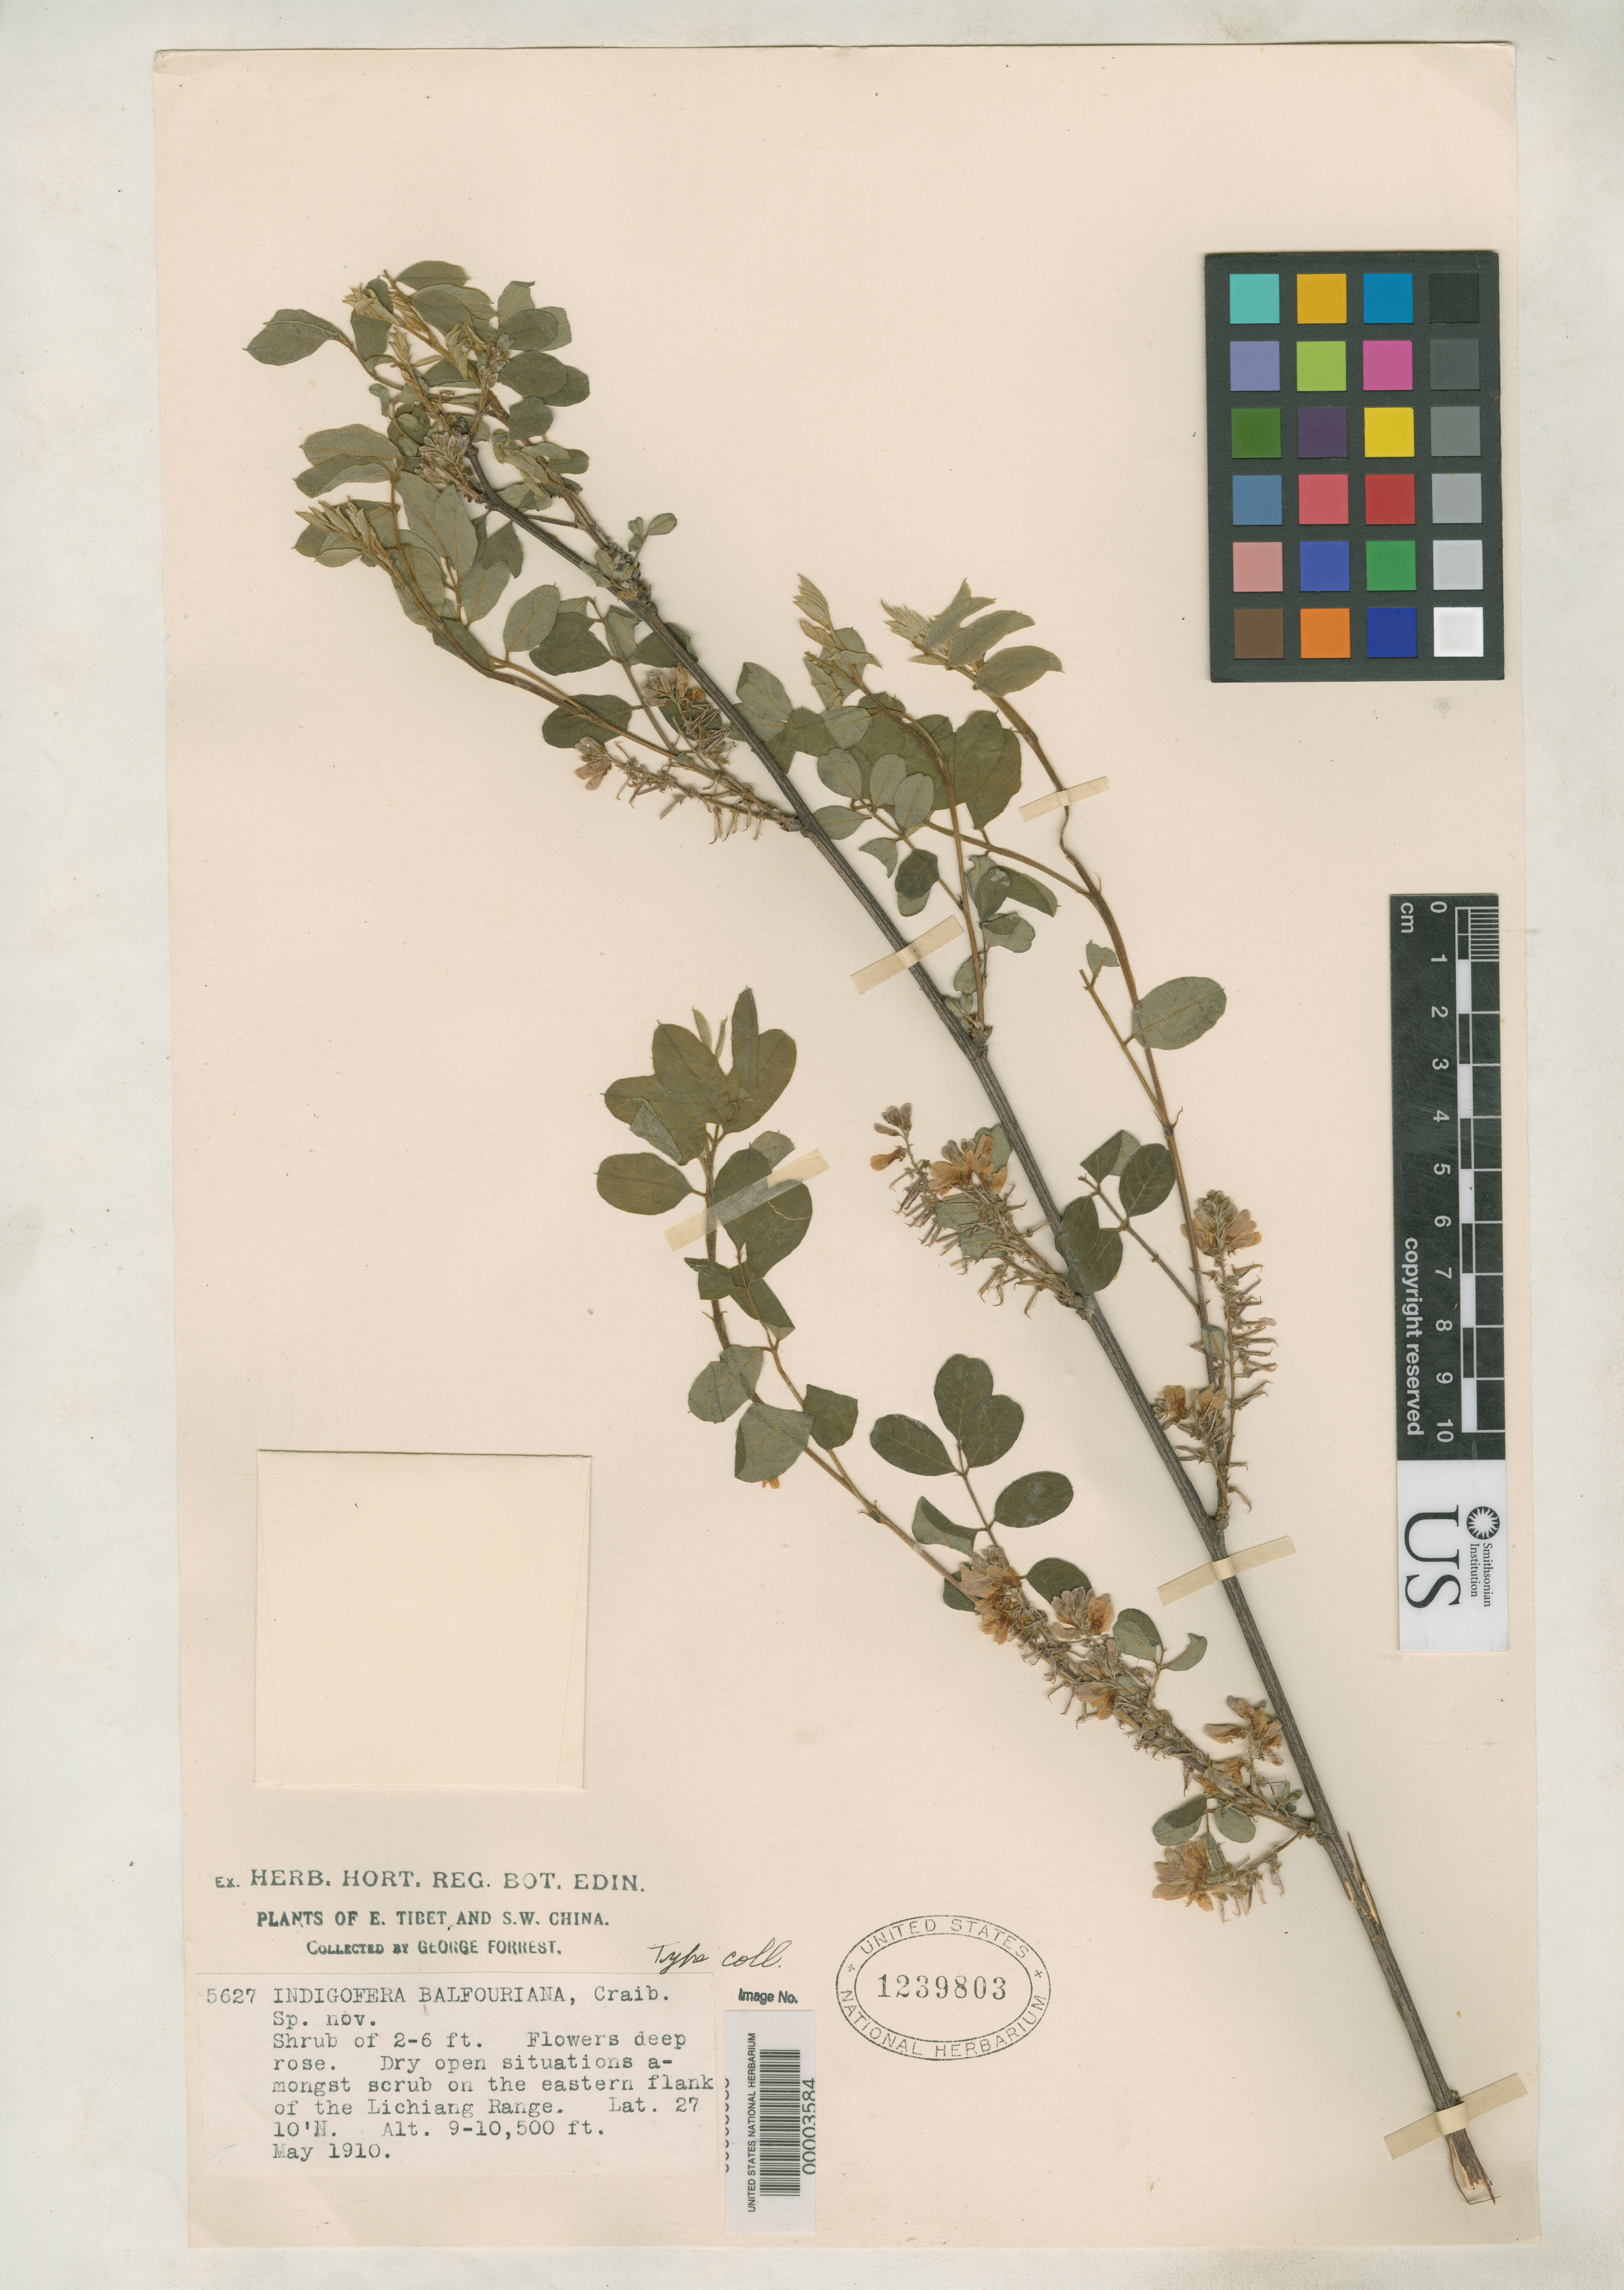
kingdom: Plantae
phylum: Tracheophyta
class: Magnoliopsida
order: Fabales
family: Fabaceae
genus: Indigofera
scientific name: Indigofera balfouriana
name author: Craib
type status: Isotype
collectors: G. Forrest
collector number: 5627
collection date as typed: May 1910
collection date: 1910-05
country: China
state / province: Yunnan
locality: Eastern flank of Lichiang Range.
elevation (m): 2743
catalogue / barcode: US 1239803